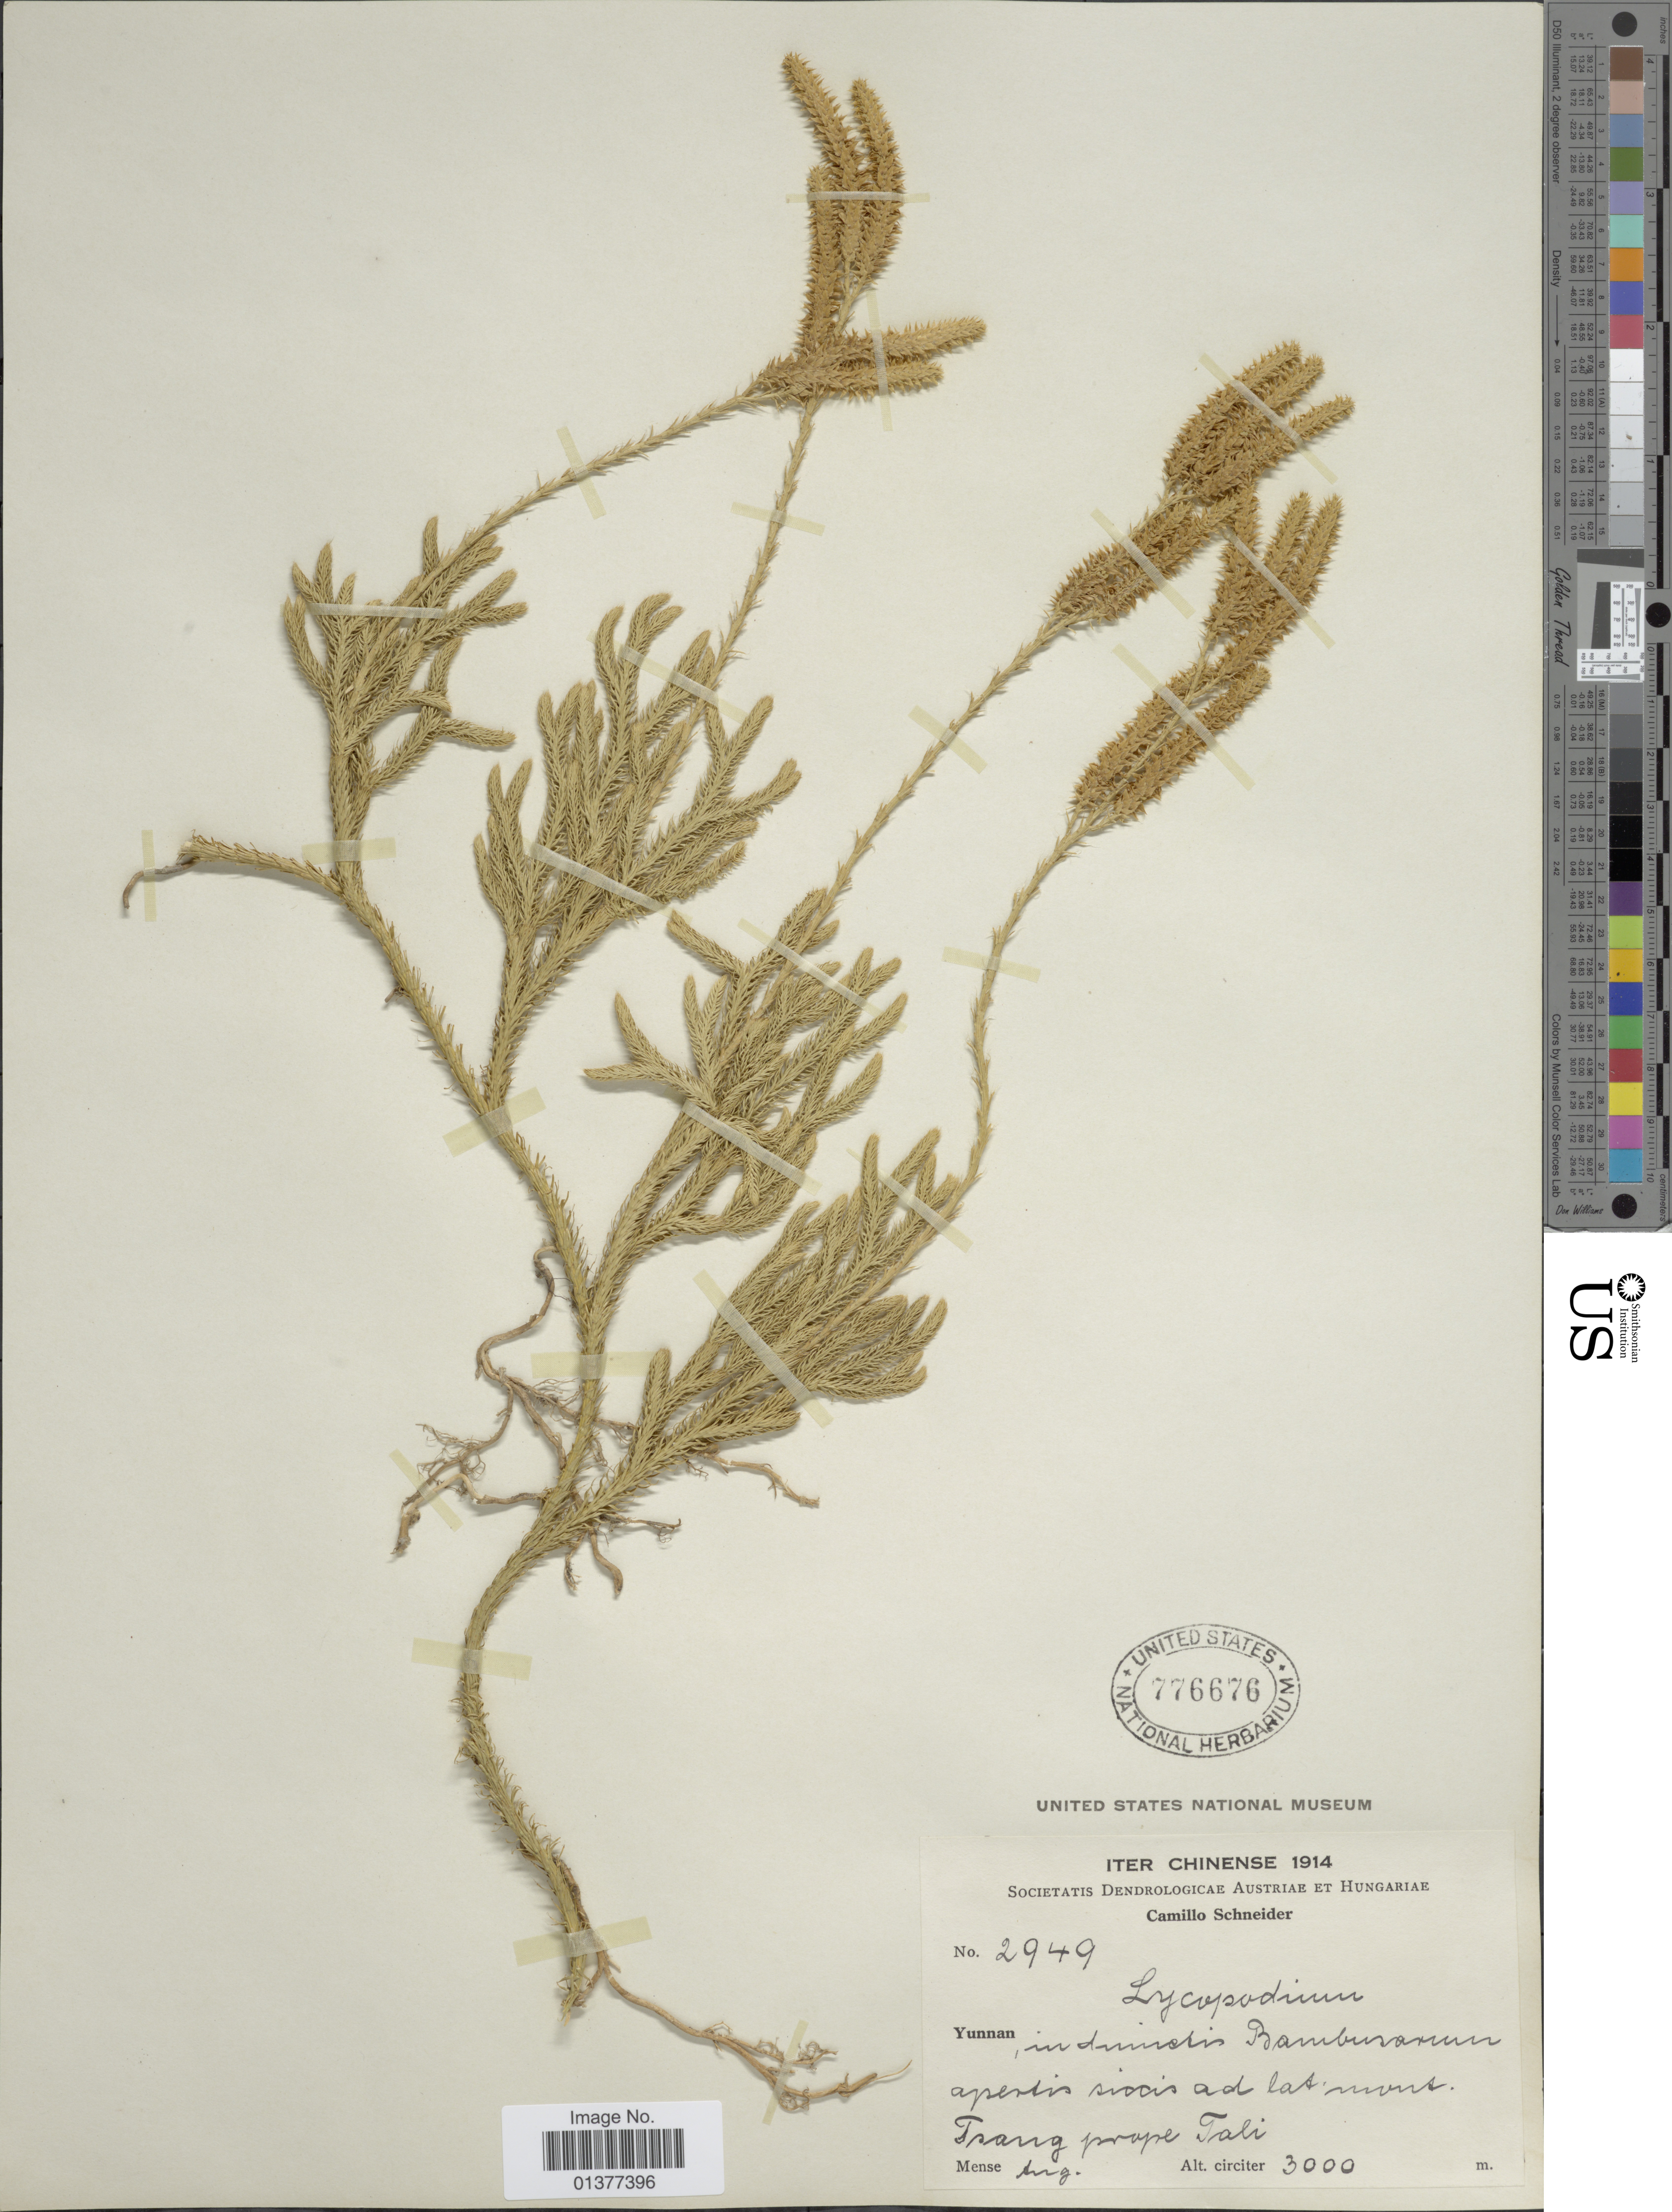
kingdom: Plantae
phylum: Tracheophyta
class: Lycopodiopsida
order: Lycopodiales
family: Lycopodiaceae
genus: Lycopodium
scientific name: Lycopodium clavatum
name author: L.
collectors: C. K. Schneider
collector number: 2949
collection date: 1914-08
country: China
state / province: Yunnan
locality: In dumetis Bamburaxum apertis siccis ad [interpreted]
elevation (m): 3000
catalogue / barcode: US 776676